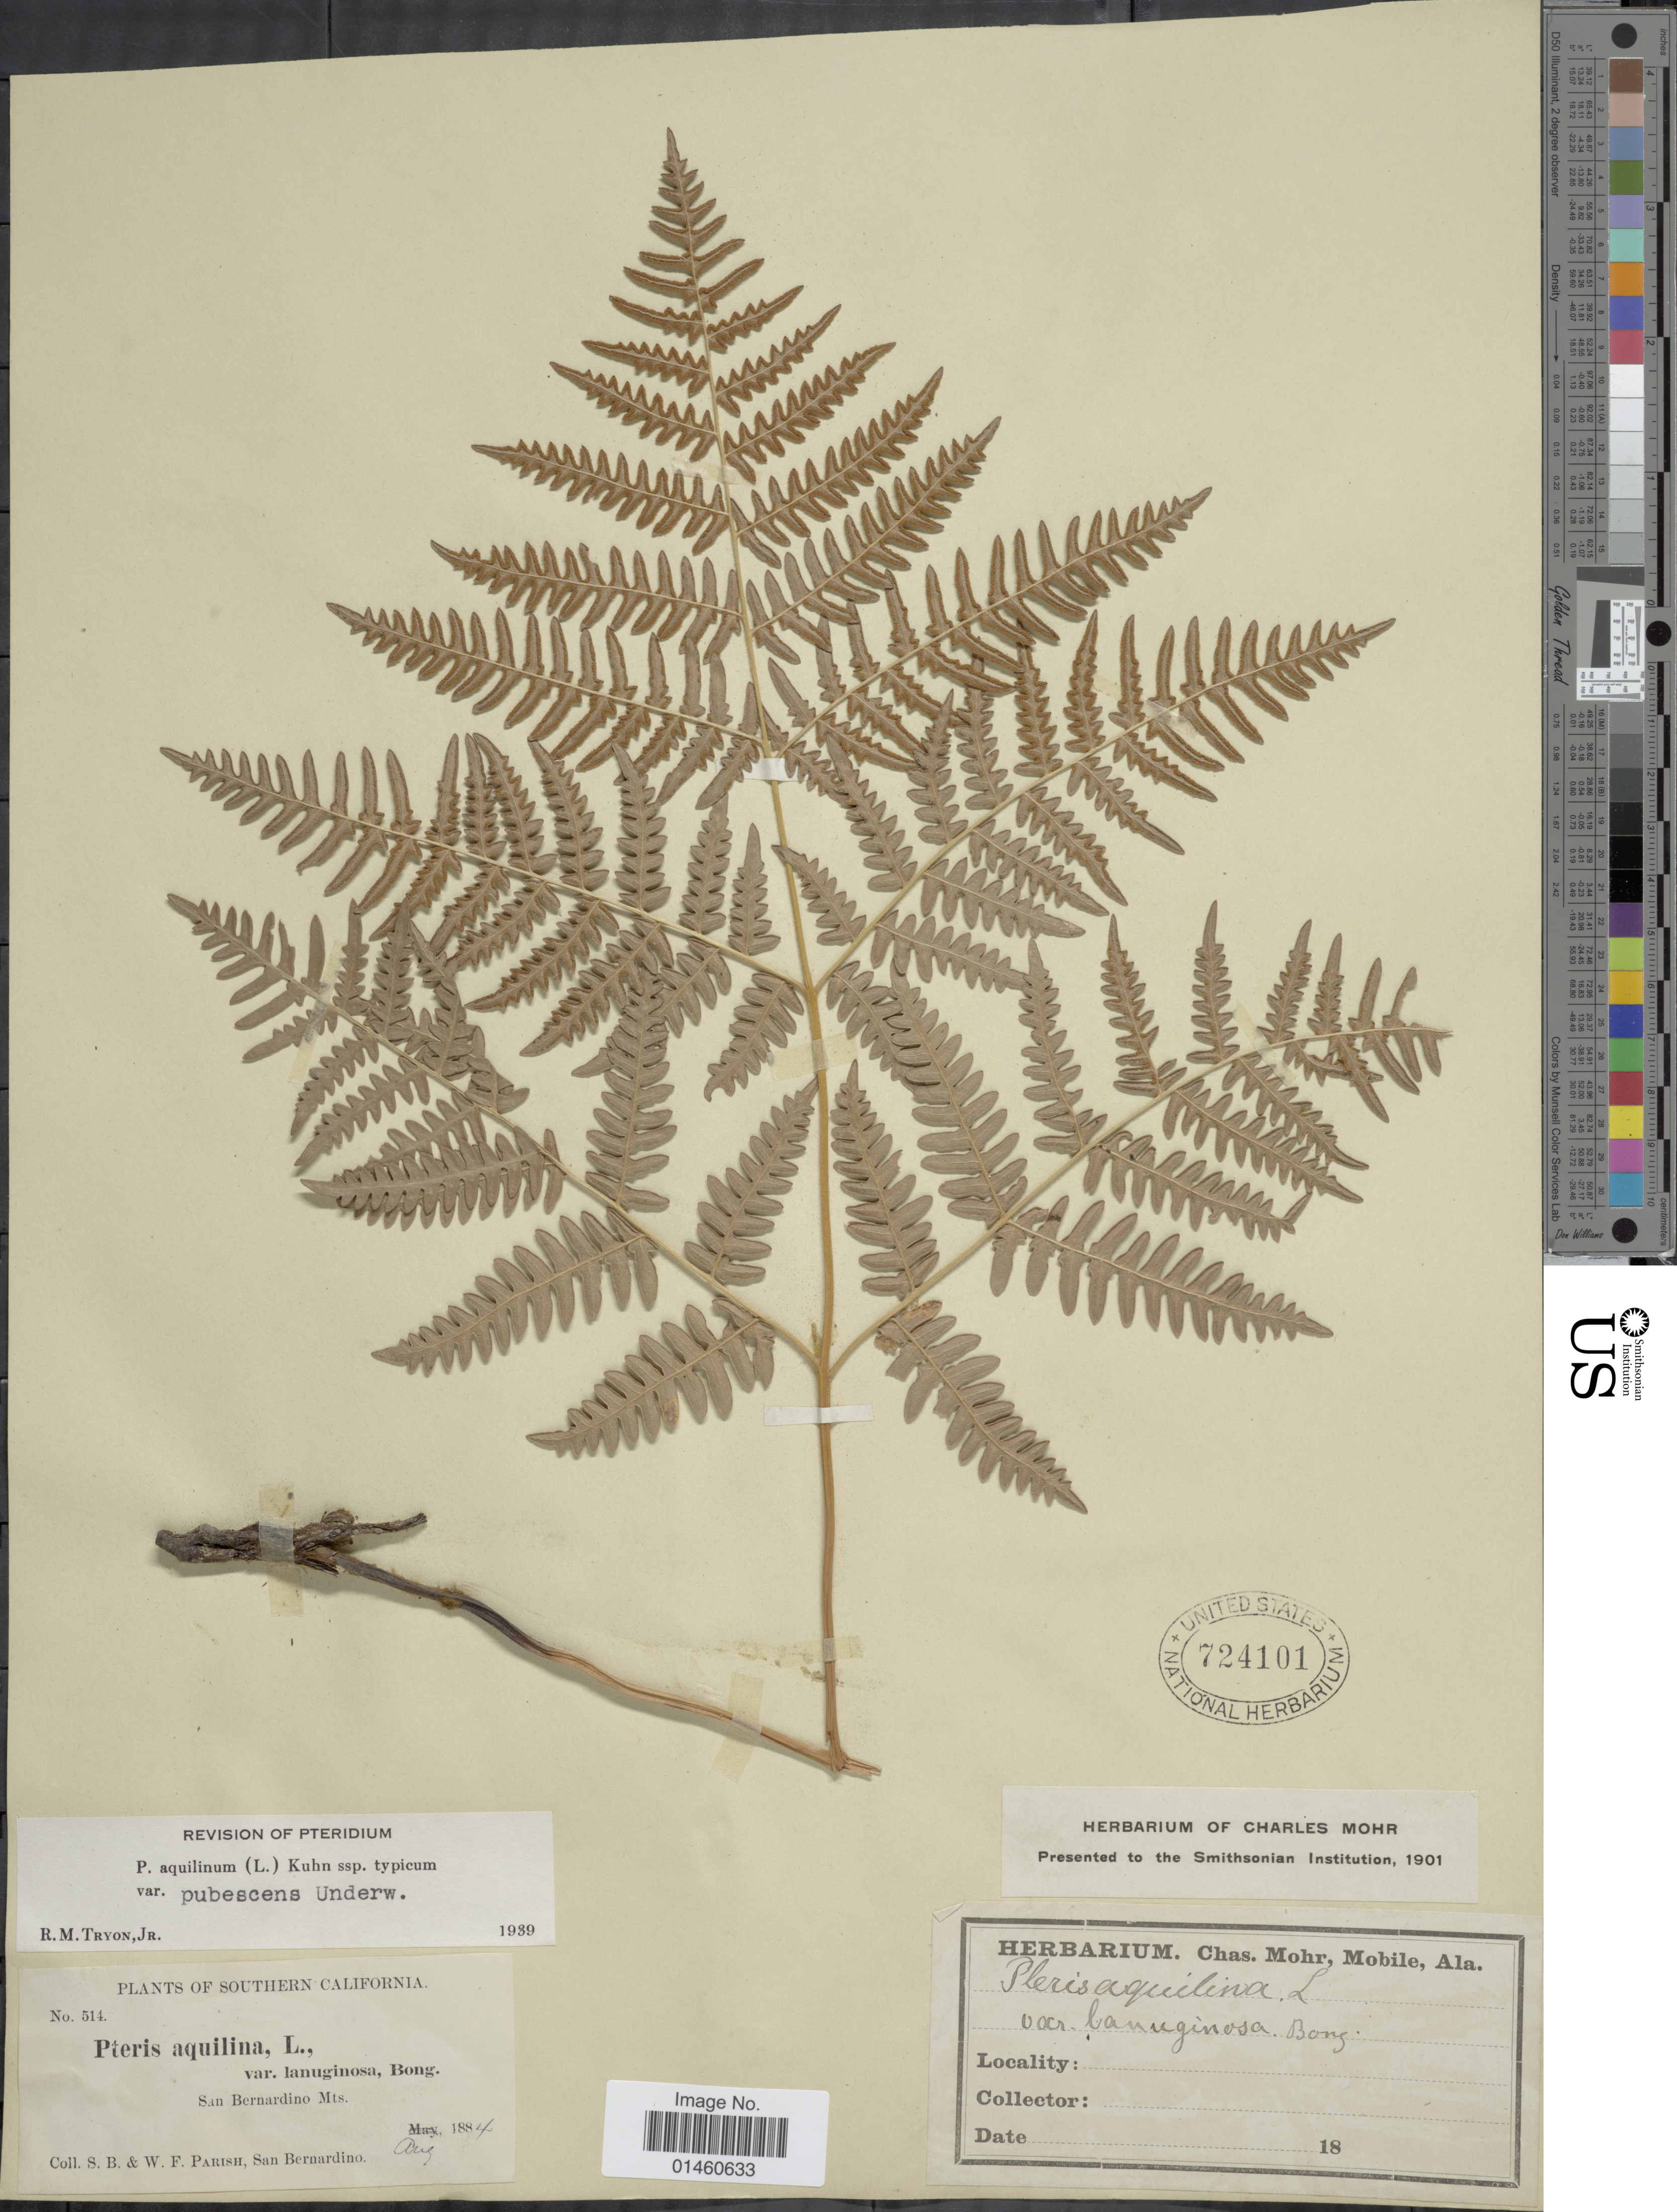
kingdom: Plantae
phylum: Tracheophyta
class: Polypodiopsida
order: Polypodiales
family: Dennstaedtiaceae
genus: Pteridium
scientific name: Pteridium pubescens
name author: (Underw.) Christenh.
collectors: S. B. Parish & W. F. Parish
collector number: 514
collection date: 1884-08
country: United States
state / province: California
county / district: San Bernardino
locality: Southern California, San Bernardino Mts.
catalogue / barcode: US 724101